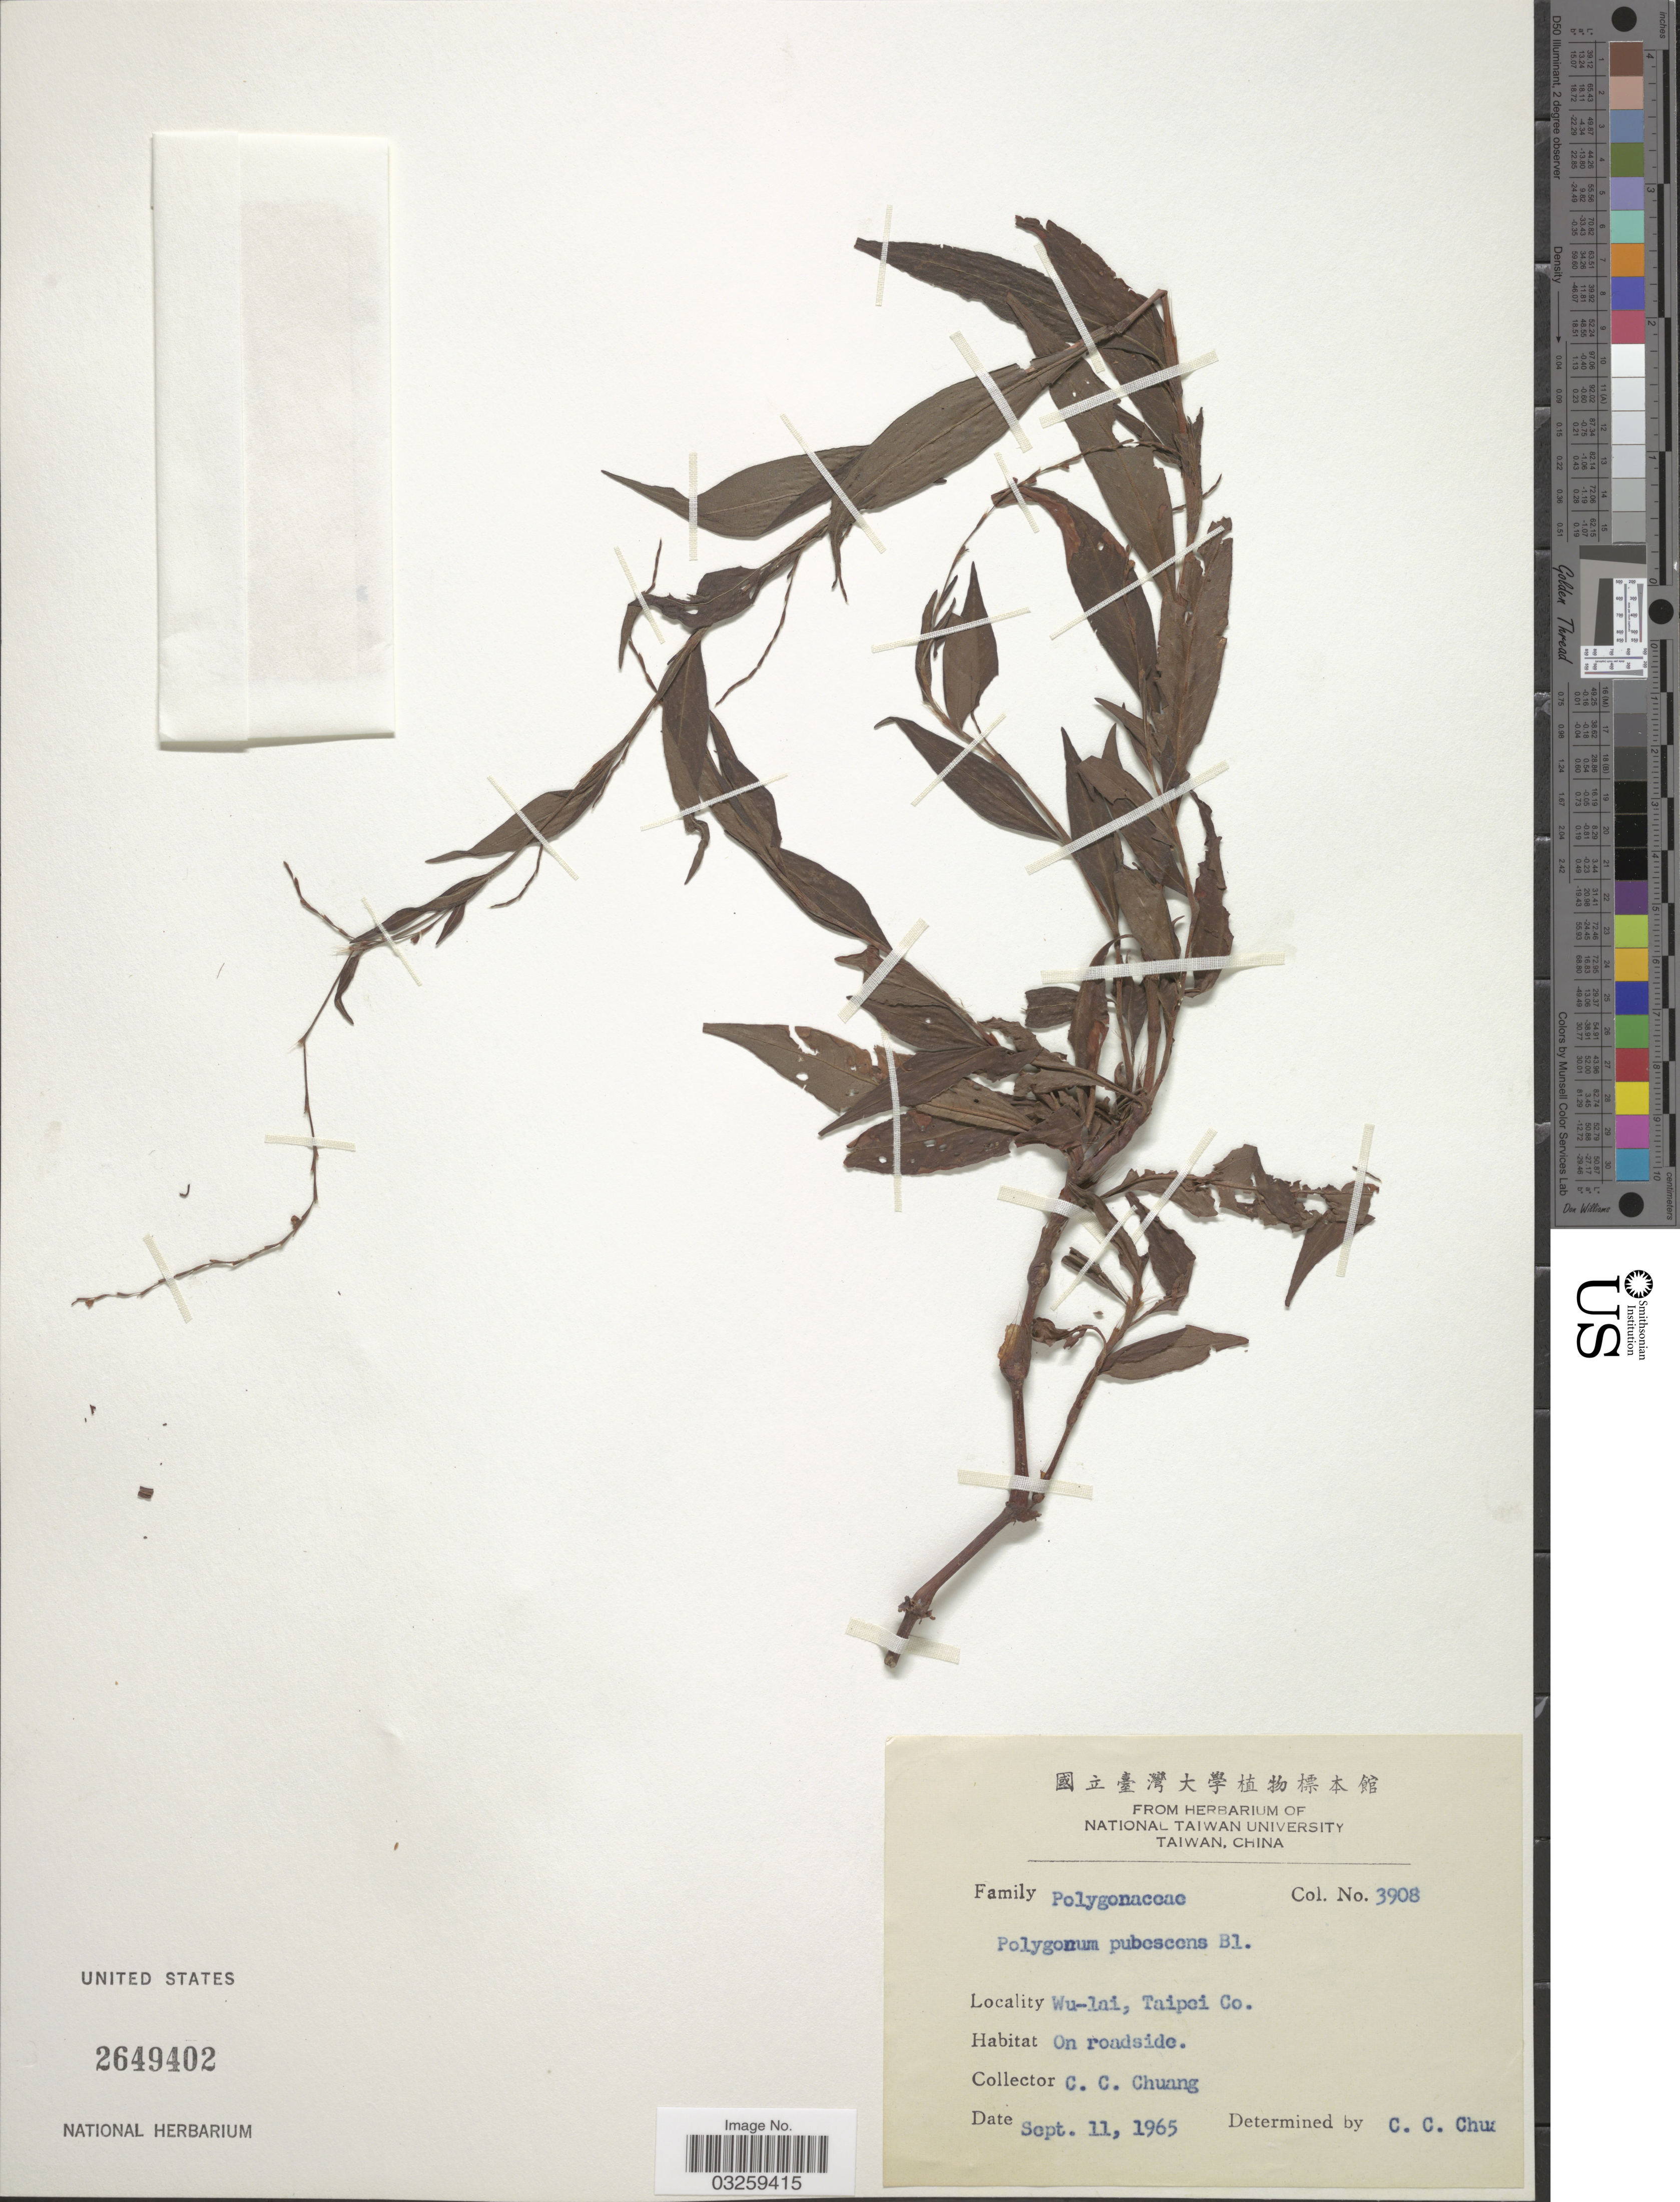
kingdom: Plantae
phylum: Tracheophyta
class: Magnoliopsida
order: Caryophyllales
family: Polygonaceae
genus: Polygonum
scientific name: Polygonum pubescens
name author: Blume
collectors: C. C. Chuang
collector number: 3908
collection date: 1965-09-11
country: Taiwan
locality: Wu-lai, Taipei Co.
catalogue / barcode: US 2649402